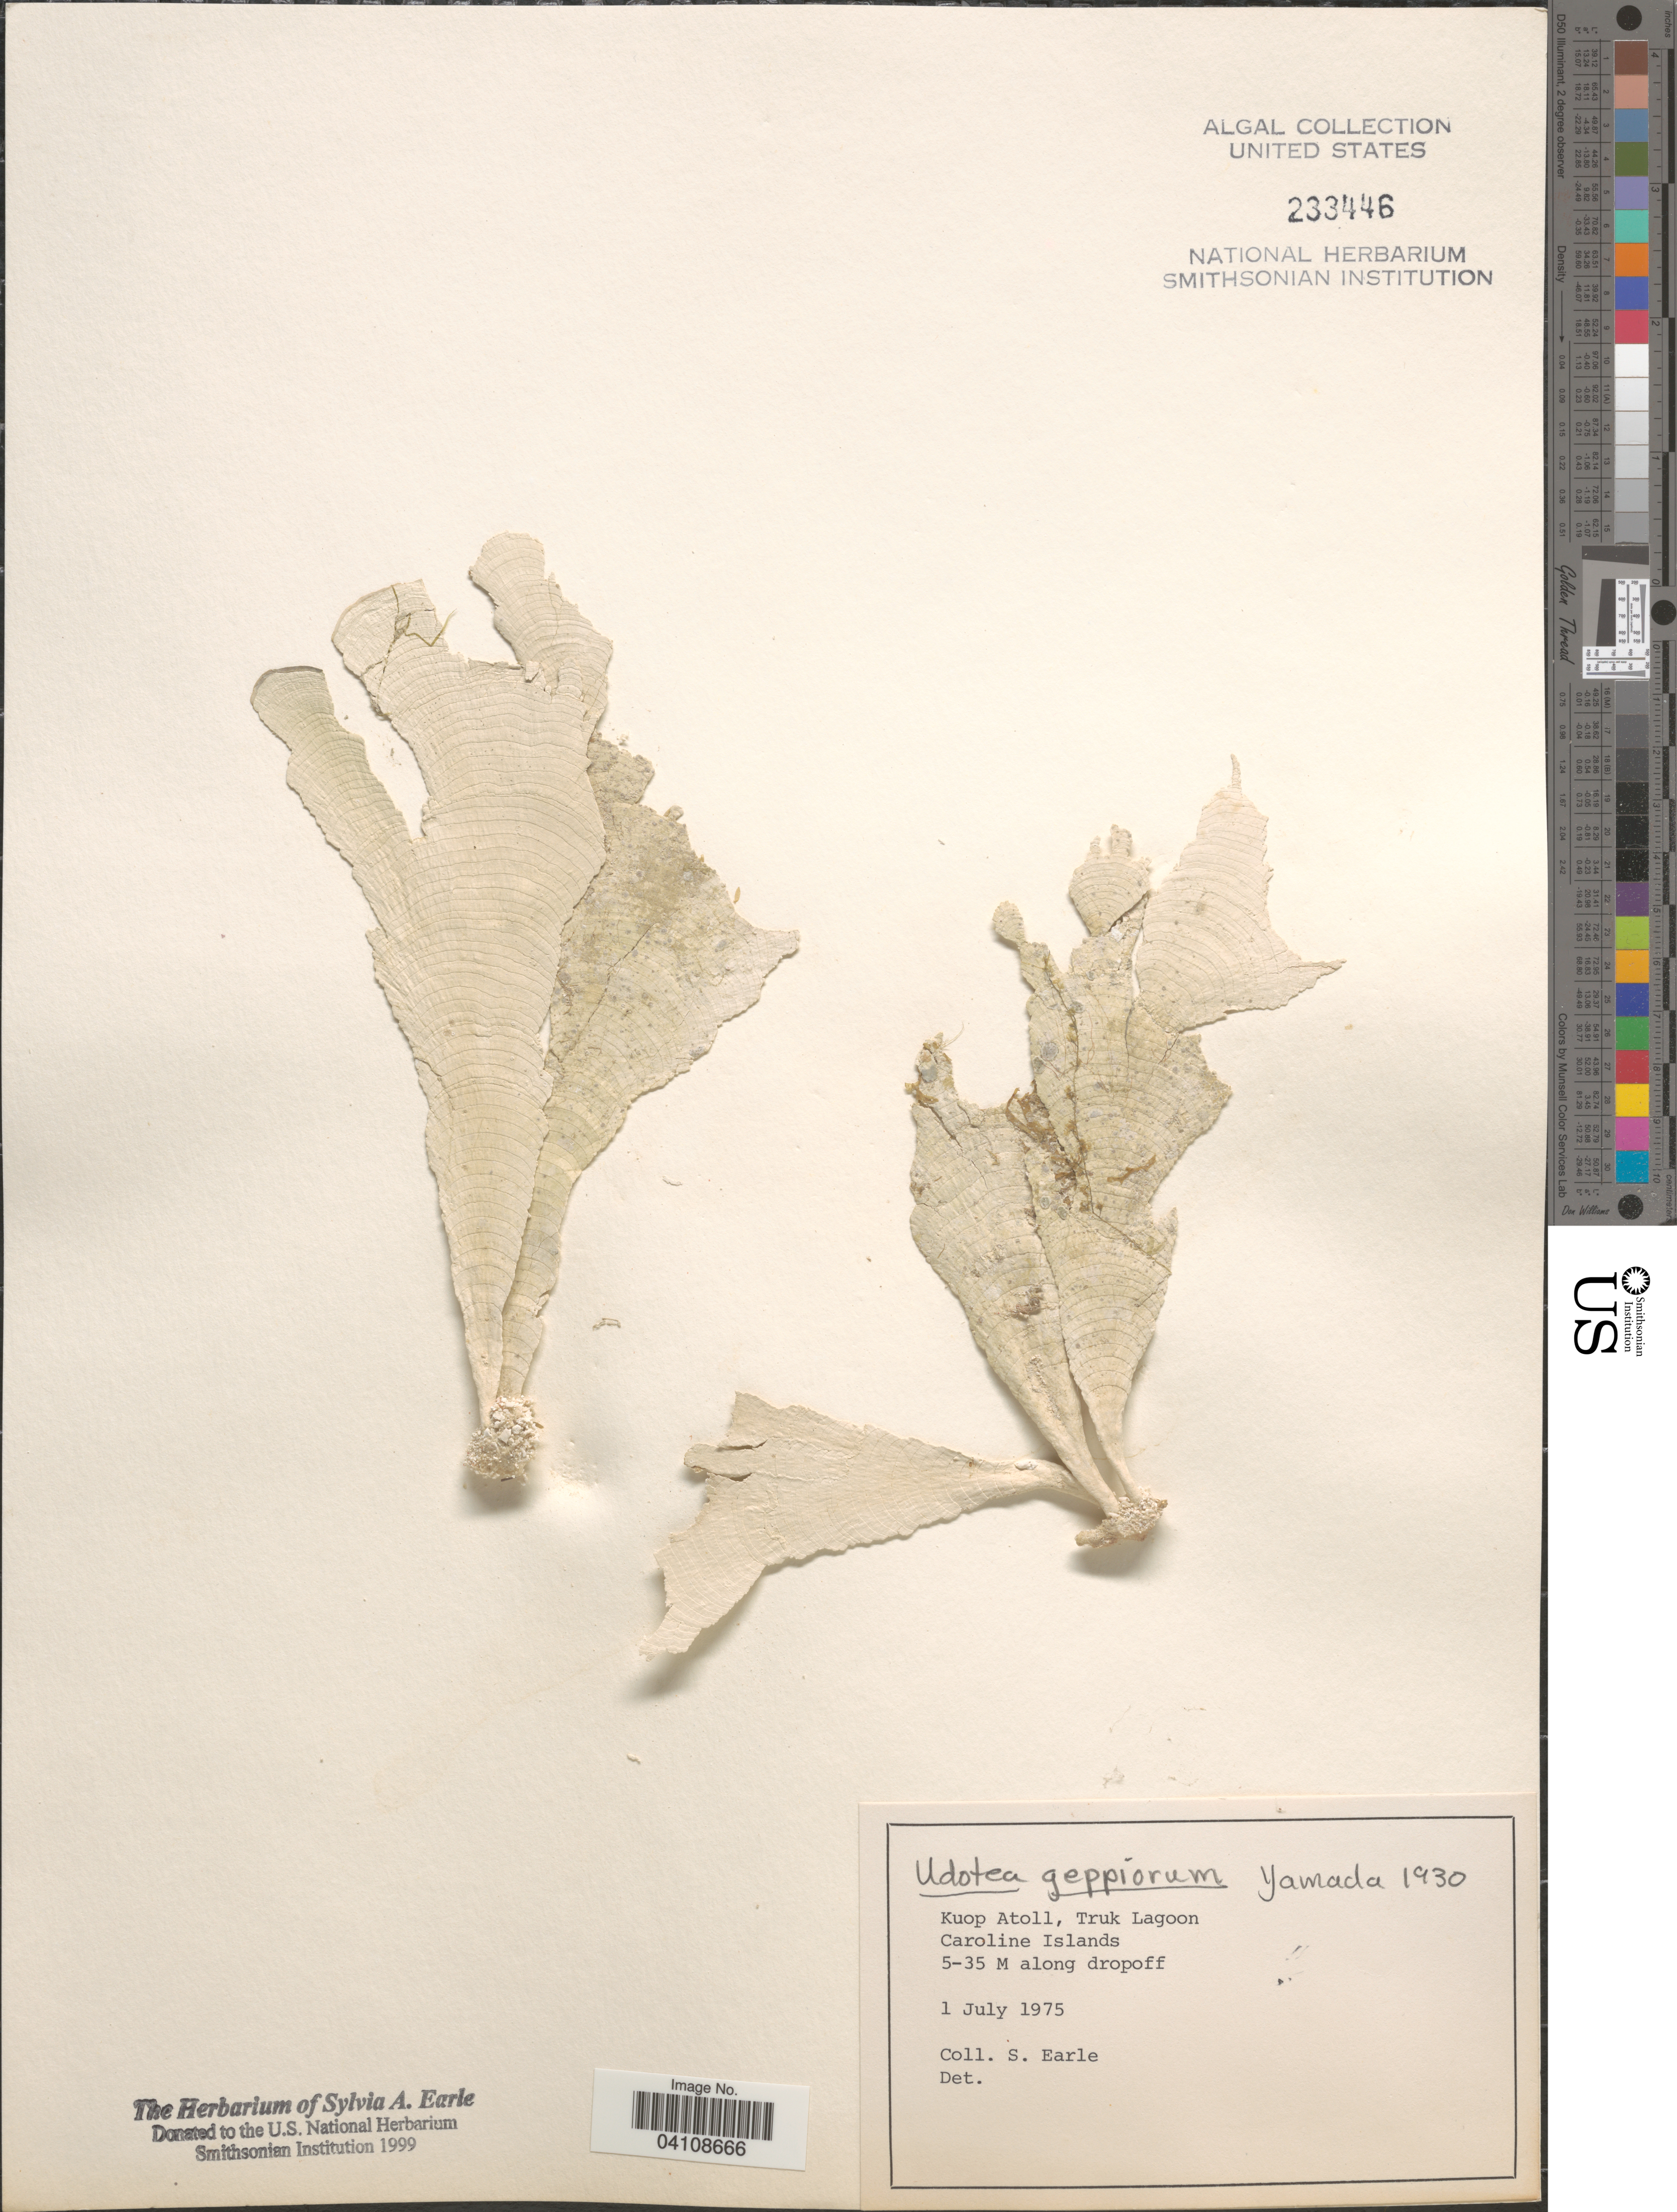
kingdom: Plantae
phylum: Chlorophyta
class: Ulvophyceae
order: Bryopsidales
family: Udoteaceae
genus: Udotea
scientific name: Udotea geppiorum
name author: Yamada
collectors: S. A. Earle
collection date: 1975-07-01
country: Micronesia, Federated States of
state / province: Truk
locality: Kuop Atoll, Truk Lagoon. Caroline Islands. Along dropoff.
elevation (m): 5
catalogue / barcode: US 233446